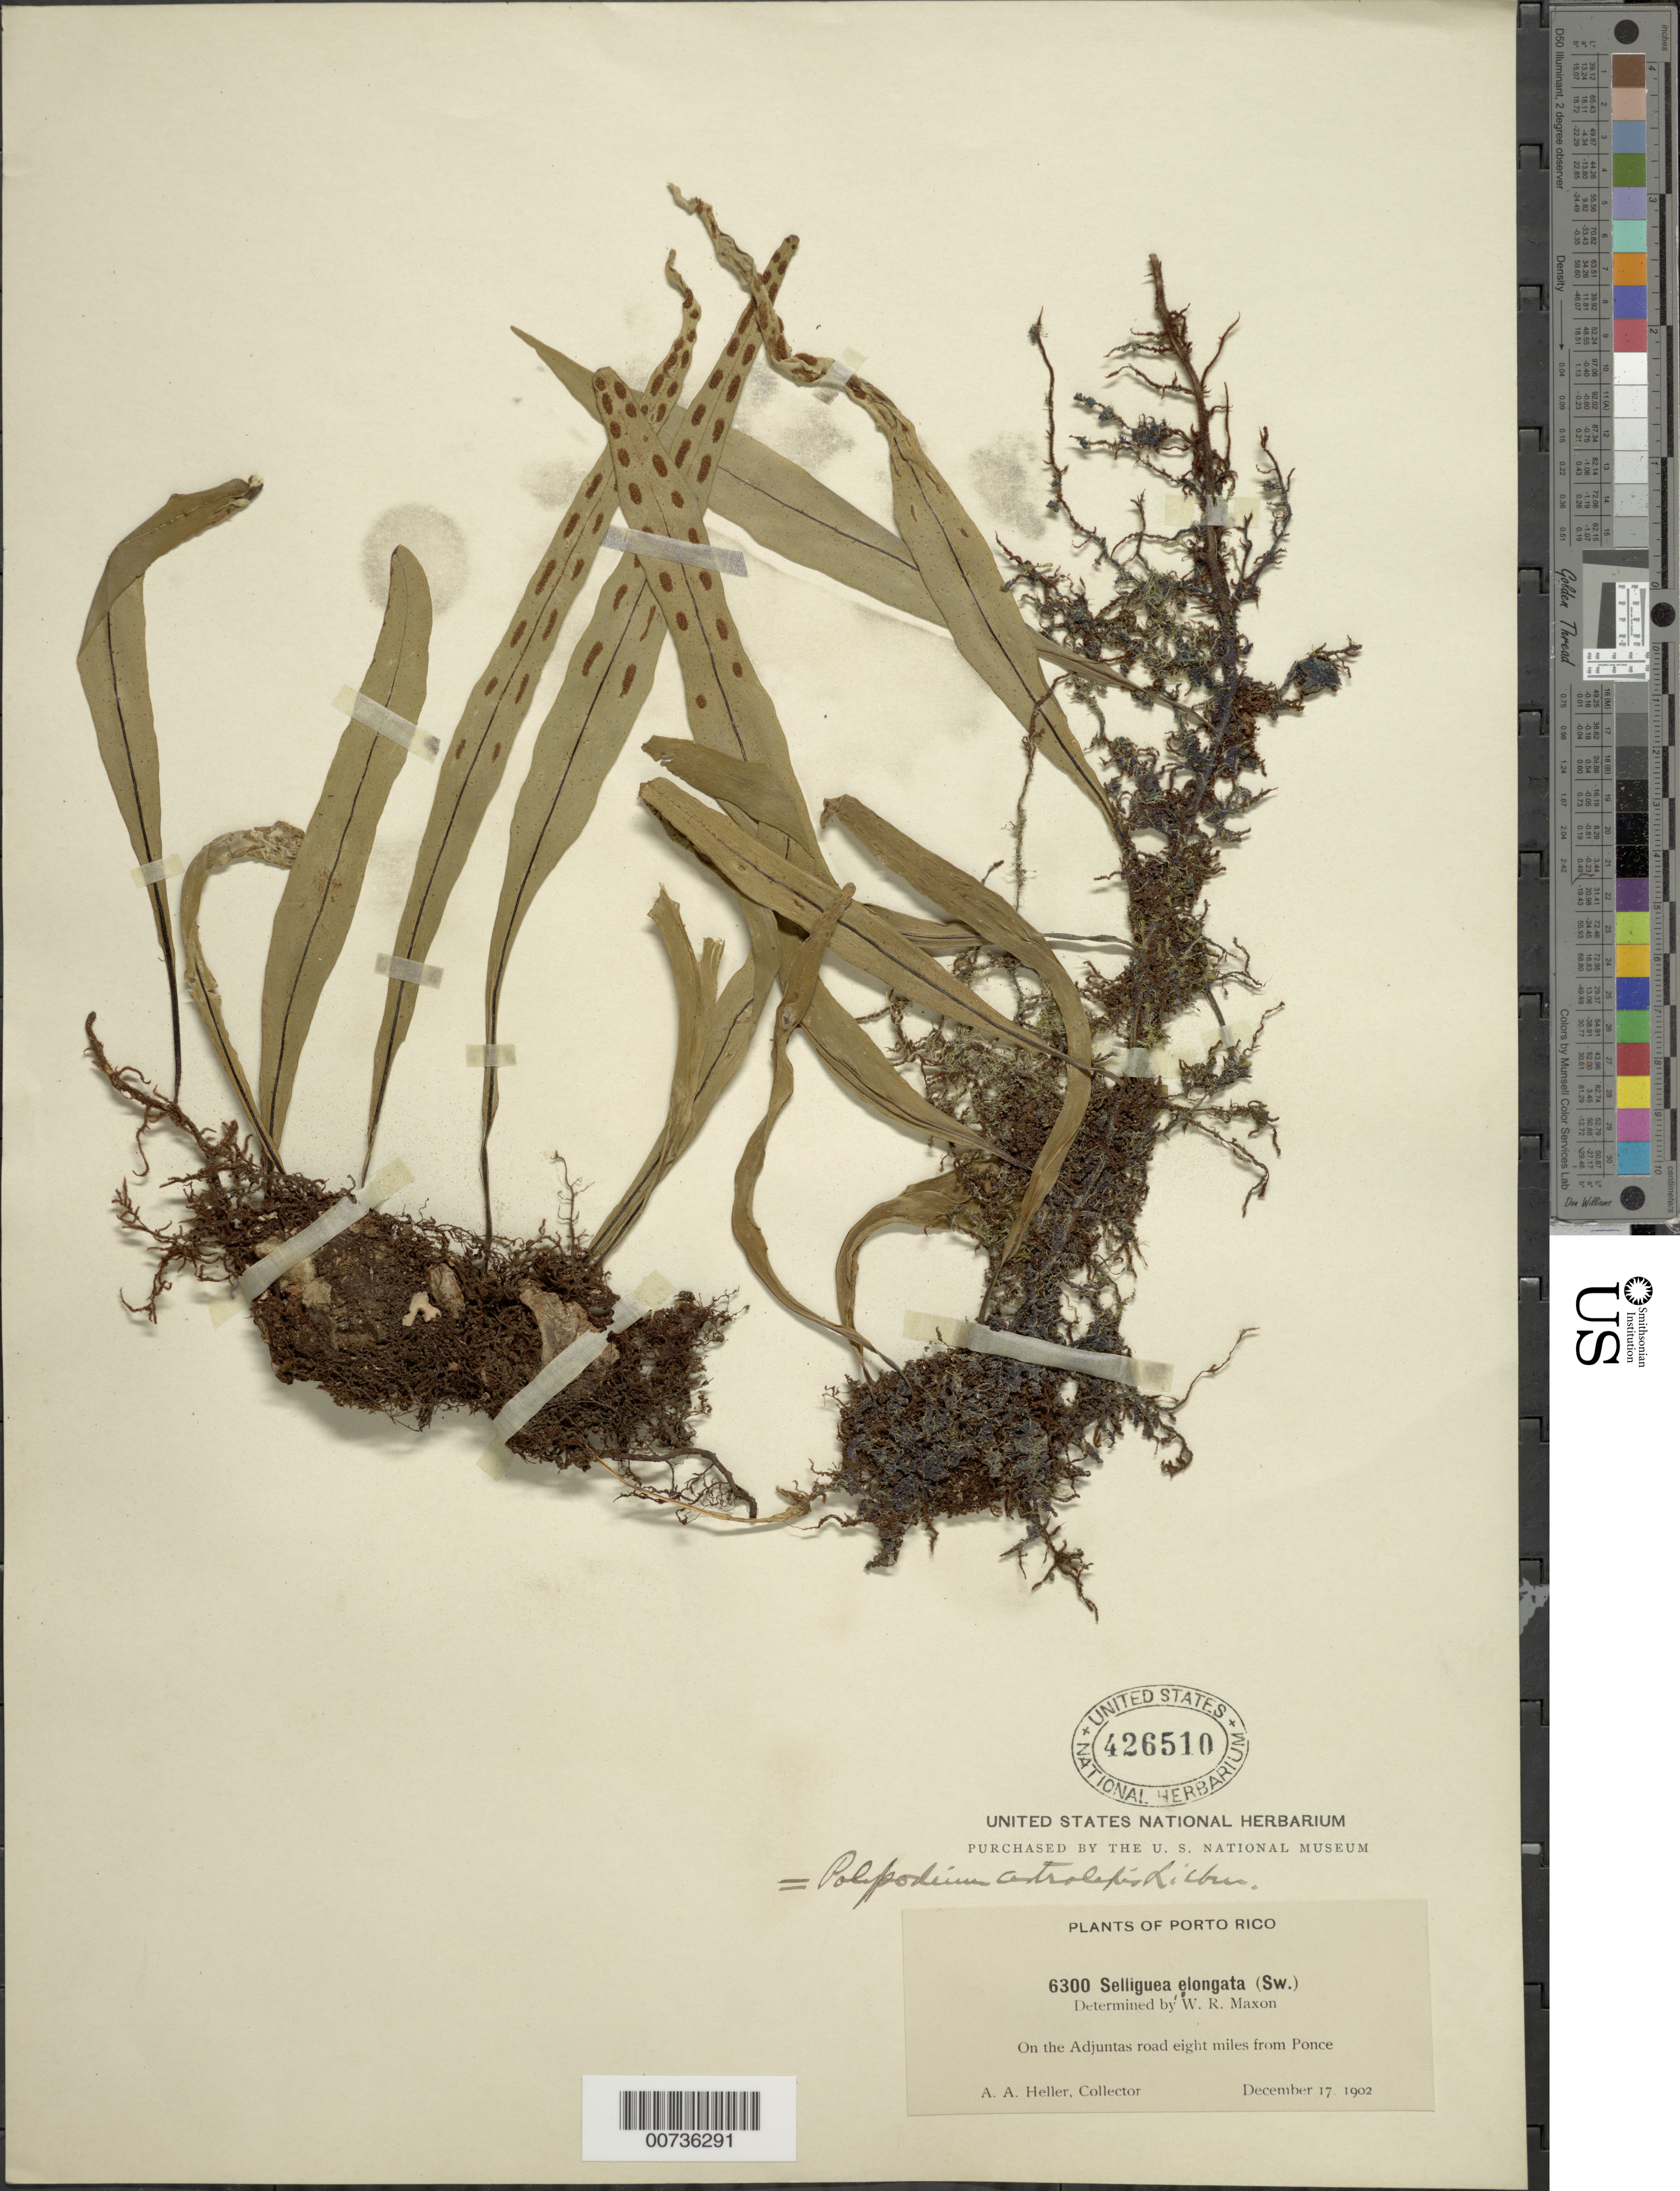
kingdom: Plantae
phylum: Tracheophyta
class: Polypodiopsida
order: Polypodiales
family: Polypodiaceae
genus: Pleopeltis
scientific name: Pleopeltis astrolepis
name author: (Liebm.) E. Fourn.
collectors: A. A. Heller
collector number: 6300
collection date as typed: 17 Dec 1902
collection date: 1902-12-17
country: Puerto Rico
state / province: Ponce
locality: On the Adjuntas road eight miles from Ponce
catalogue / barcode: US 426510